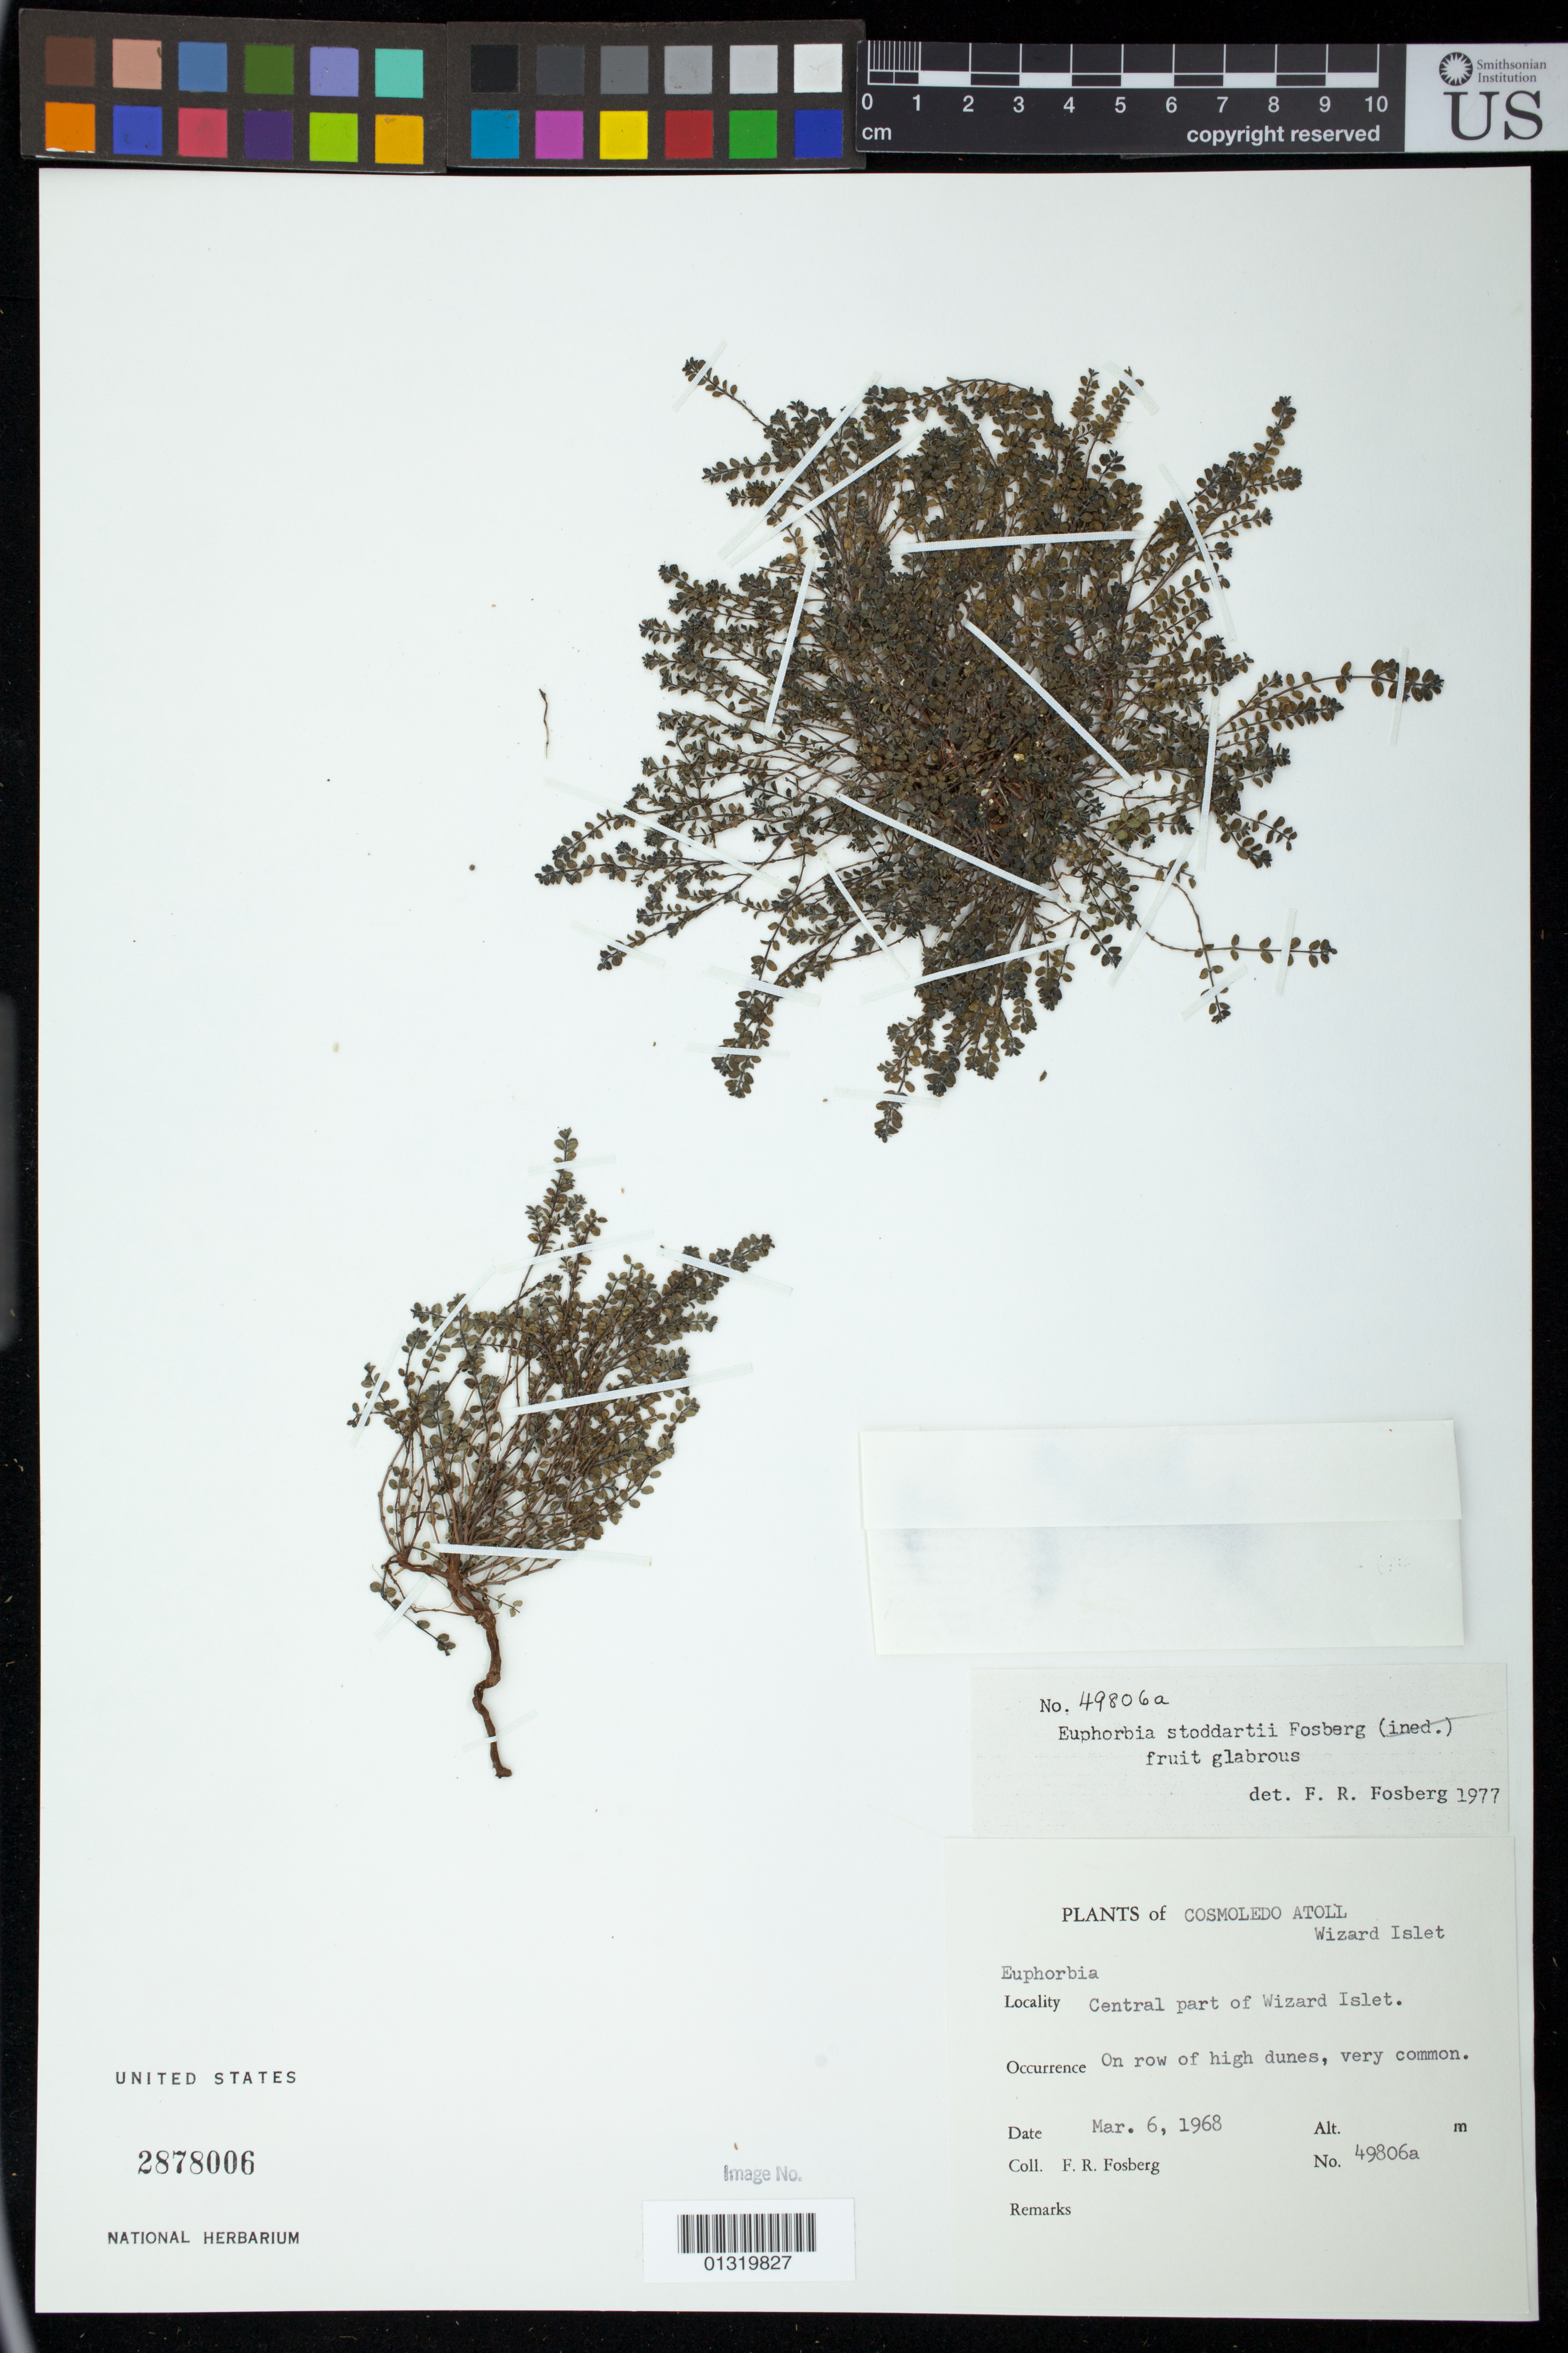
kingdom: Plantae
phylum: Tracheophyta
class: Magnoliopsida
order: Malpighiales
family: Euphorbiaceae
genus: Chamaesyce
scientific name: Chamaesyce stoddartii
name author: (Fosberg) Soják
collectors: F. R. Fosberg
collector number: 49806a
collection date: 1968-03-06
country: Seychelles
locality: Cosmoledo Atoll (Atoll de Cosmoledo); Central part of Wizard Islet.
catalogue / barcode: US 2878006